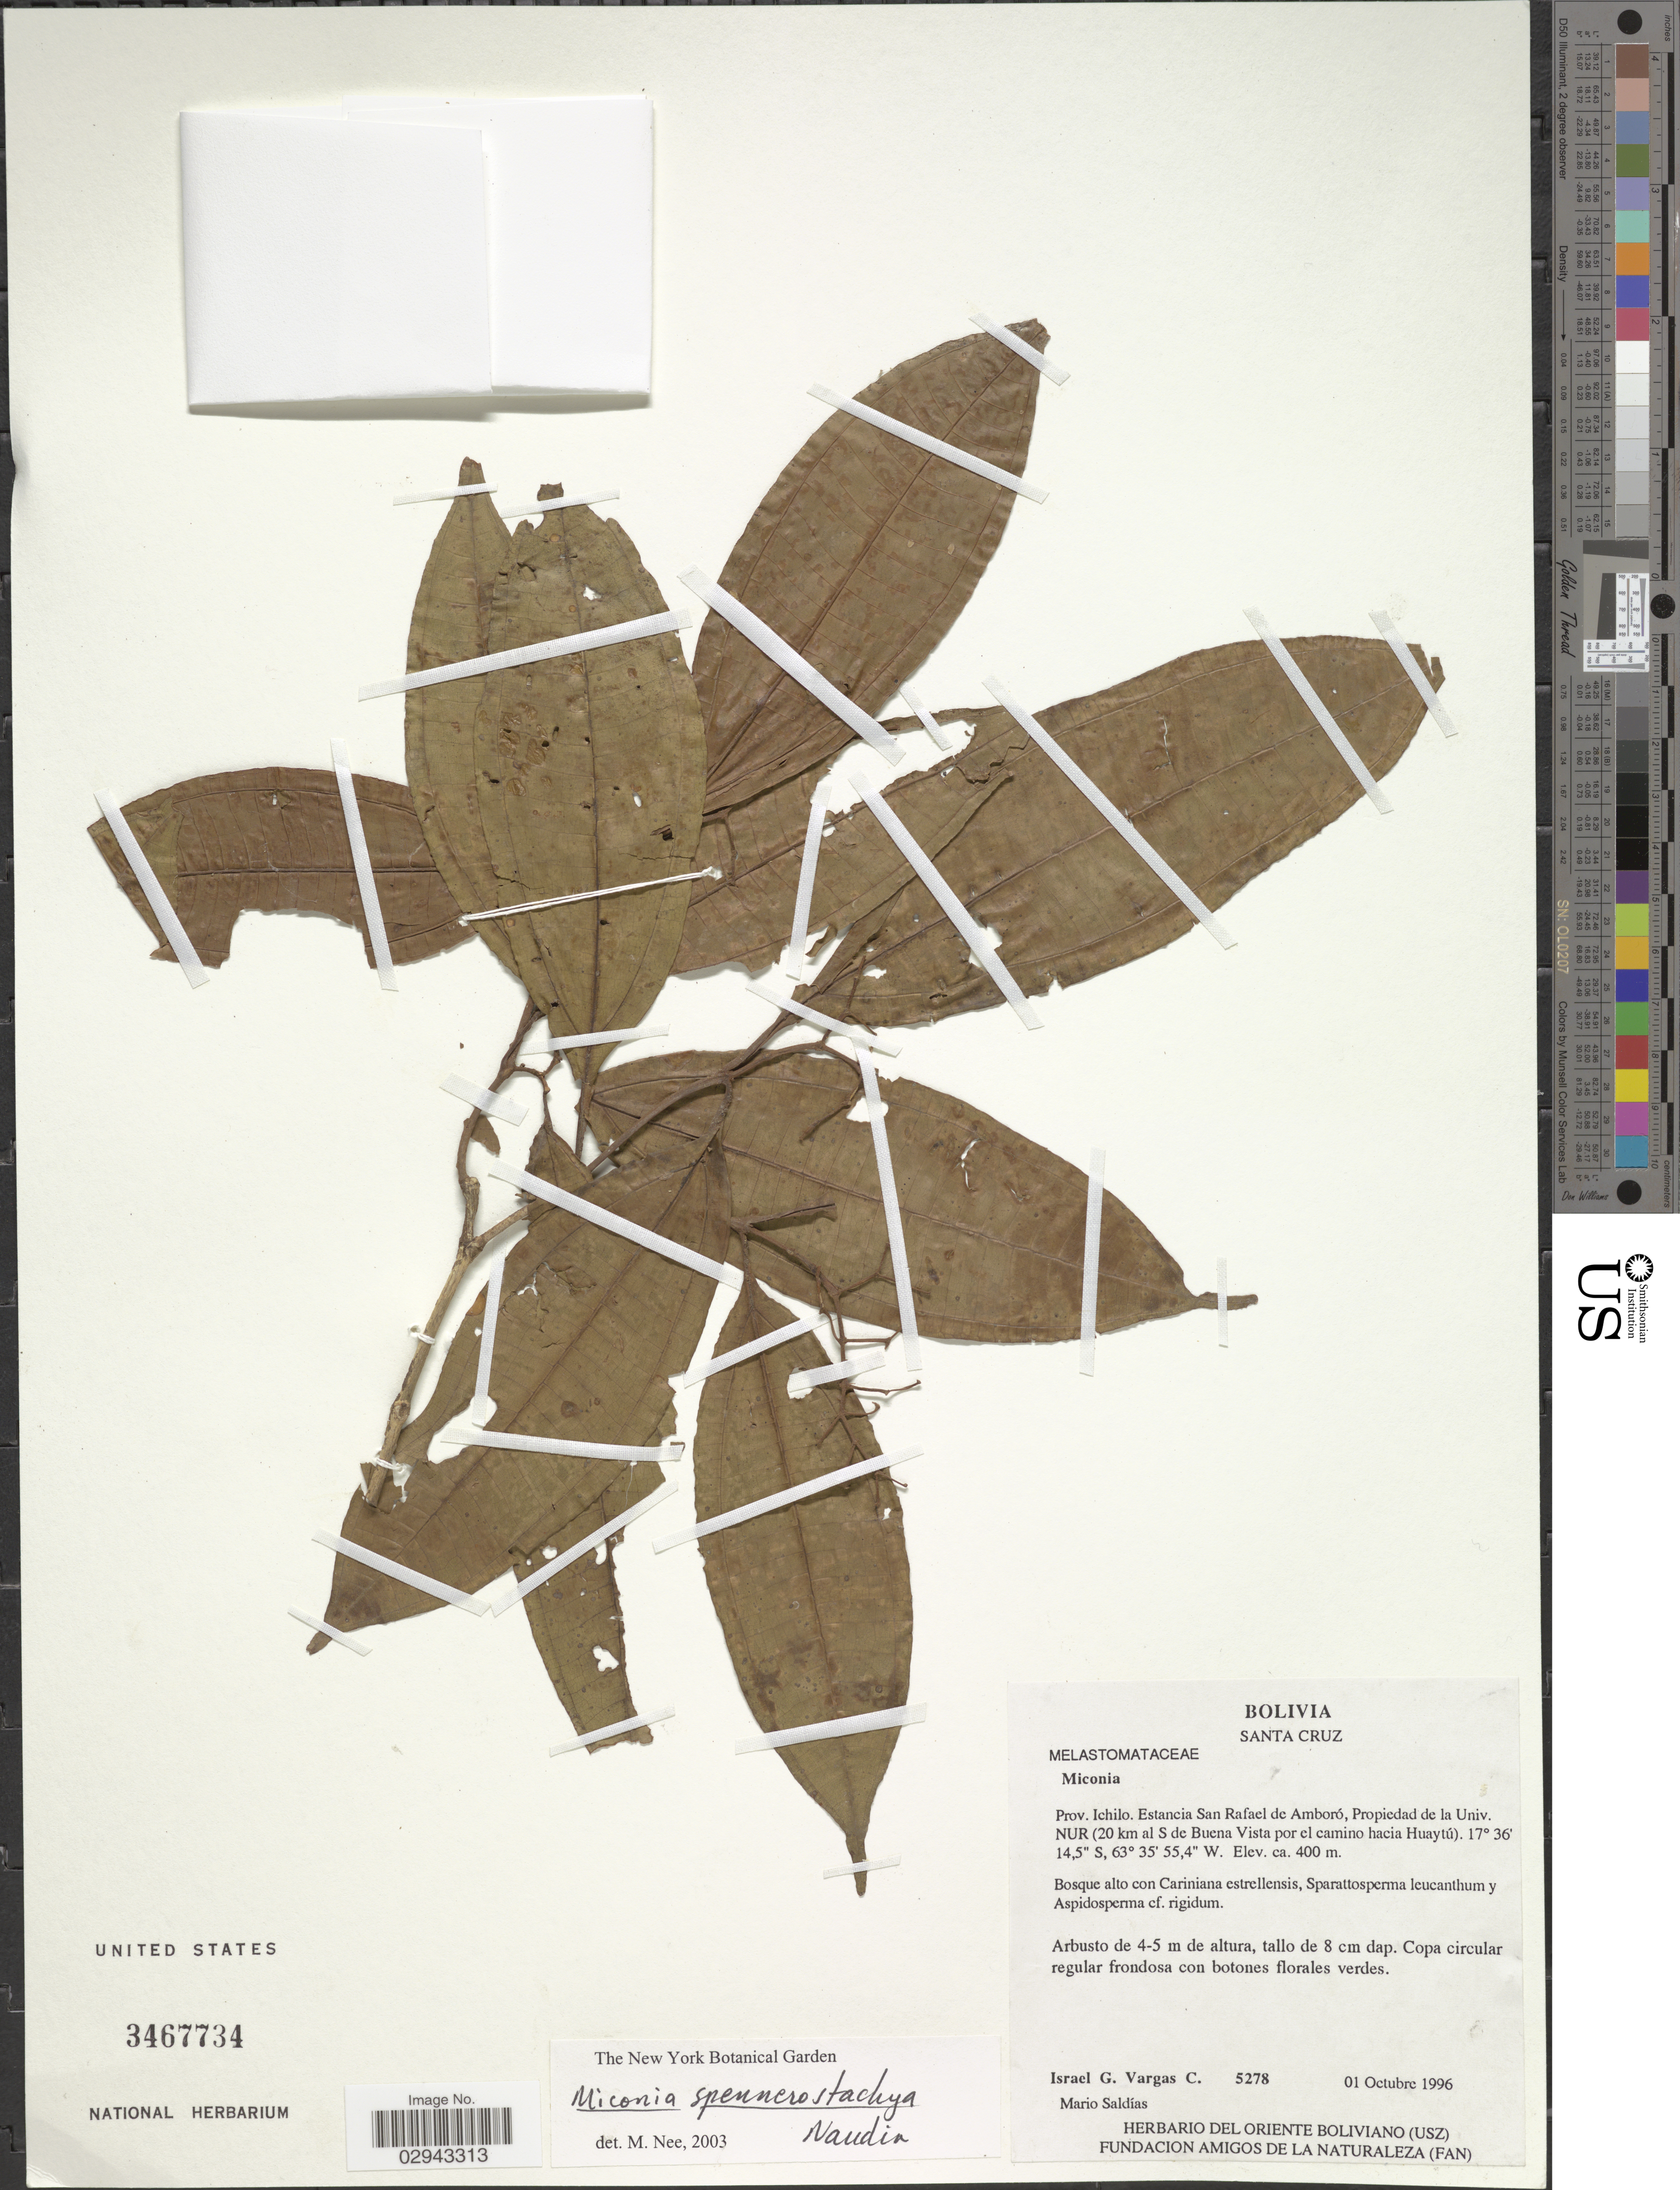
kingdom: Plantae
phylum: Tracheophyta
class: Magnoliopsida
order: Myrtales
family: Melastomataceae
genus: Miconia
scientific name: Miconia spennerostachya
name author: Naudin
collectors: I. Vargas C.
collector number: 5278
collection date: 1996-10-01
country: Bolivia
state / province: Santa Cruz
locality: Prov. Ichilo. Estancia San Rafael de Amboró, Propiedad de la Univ. Nur (20 km al S de Buena Vista por el camino hacia Huaytú).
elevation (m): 400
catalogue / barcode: US 3467734